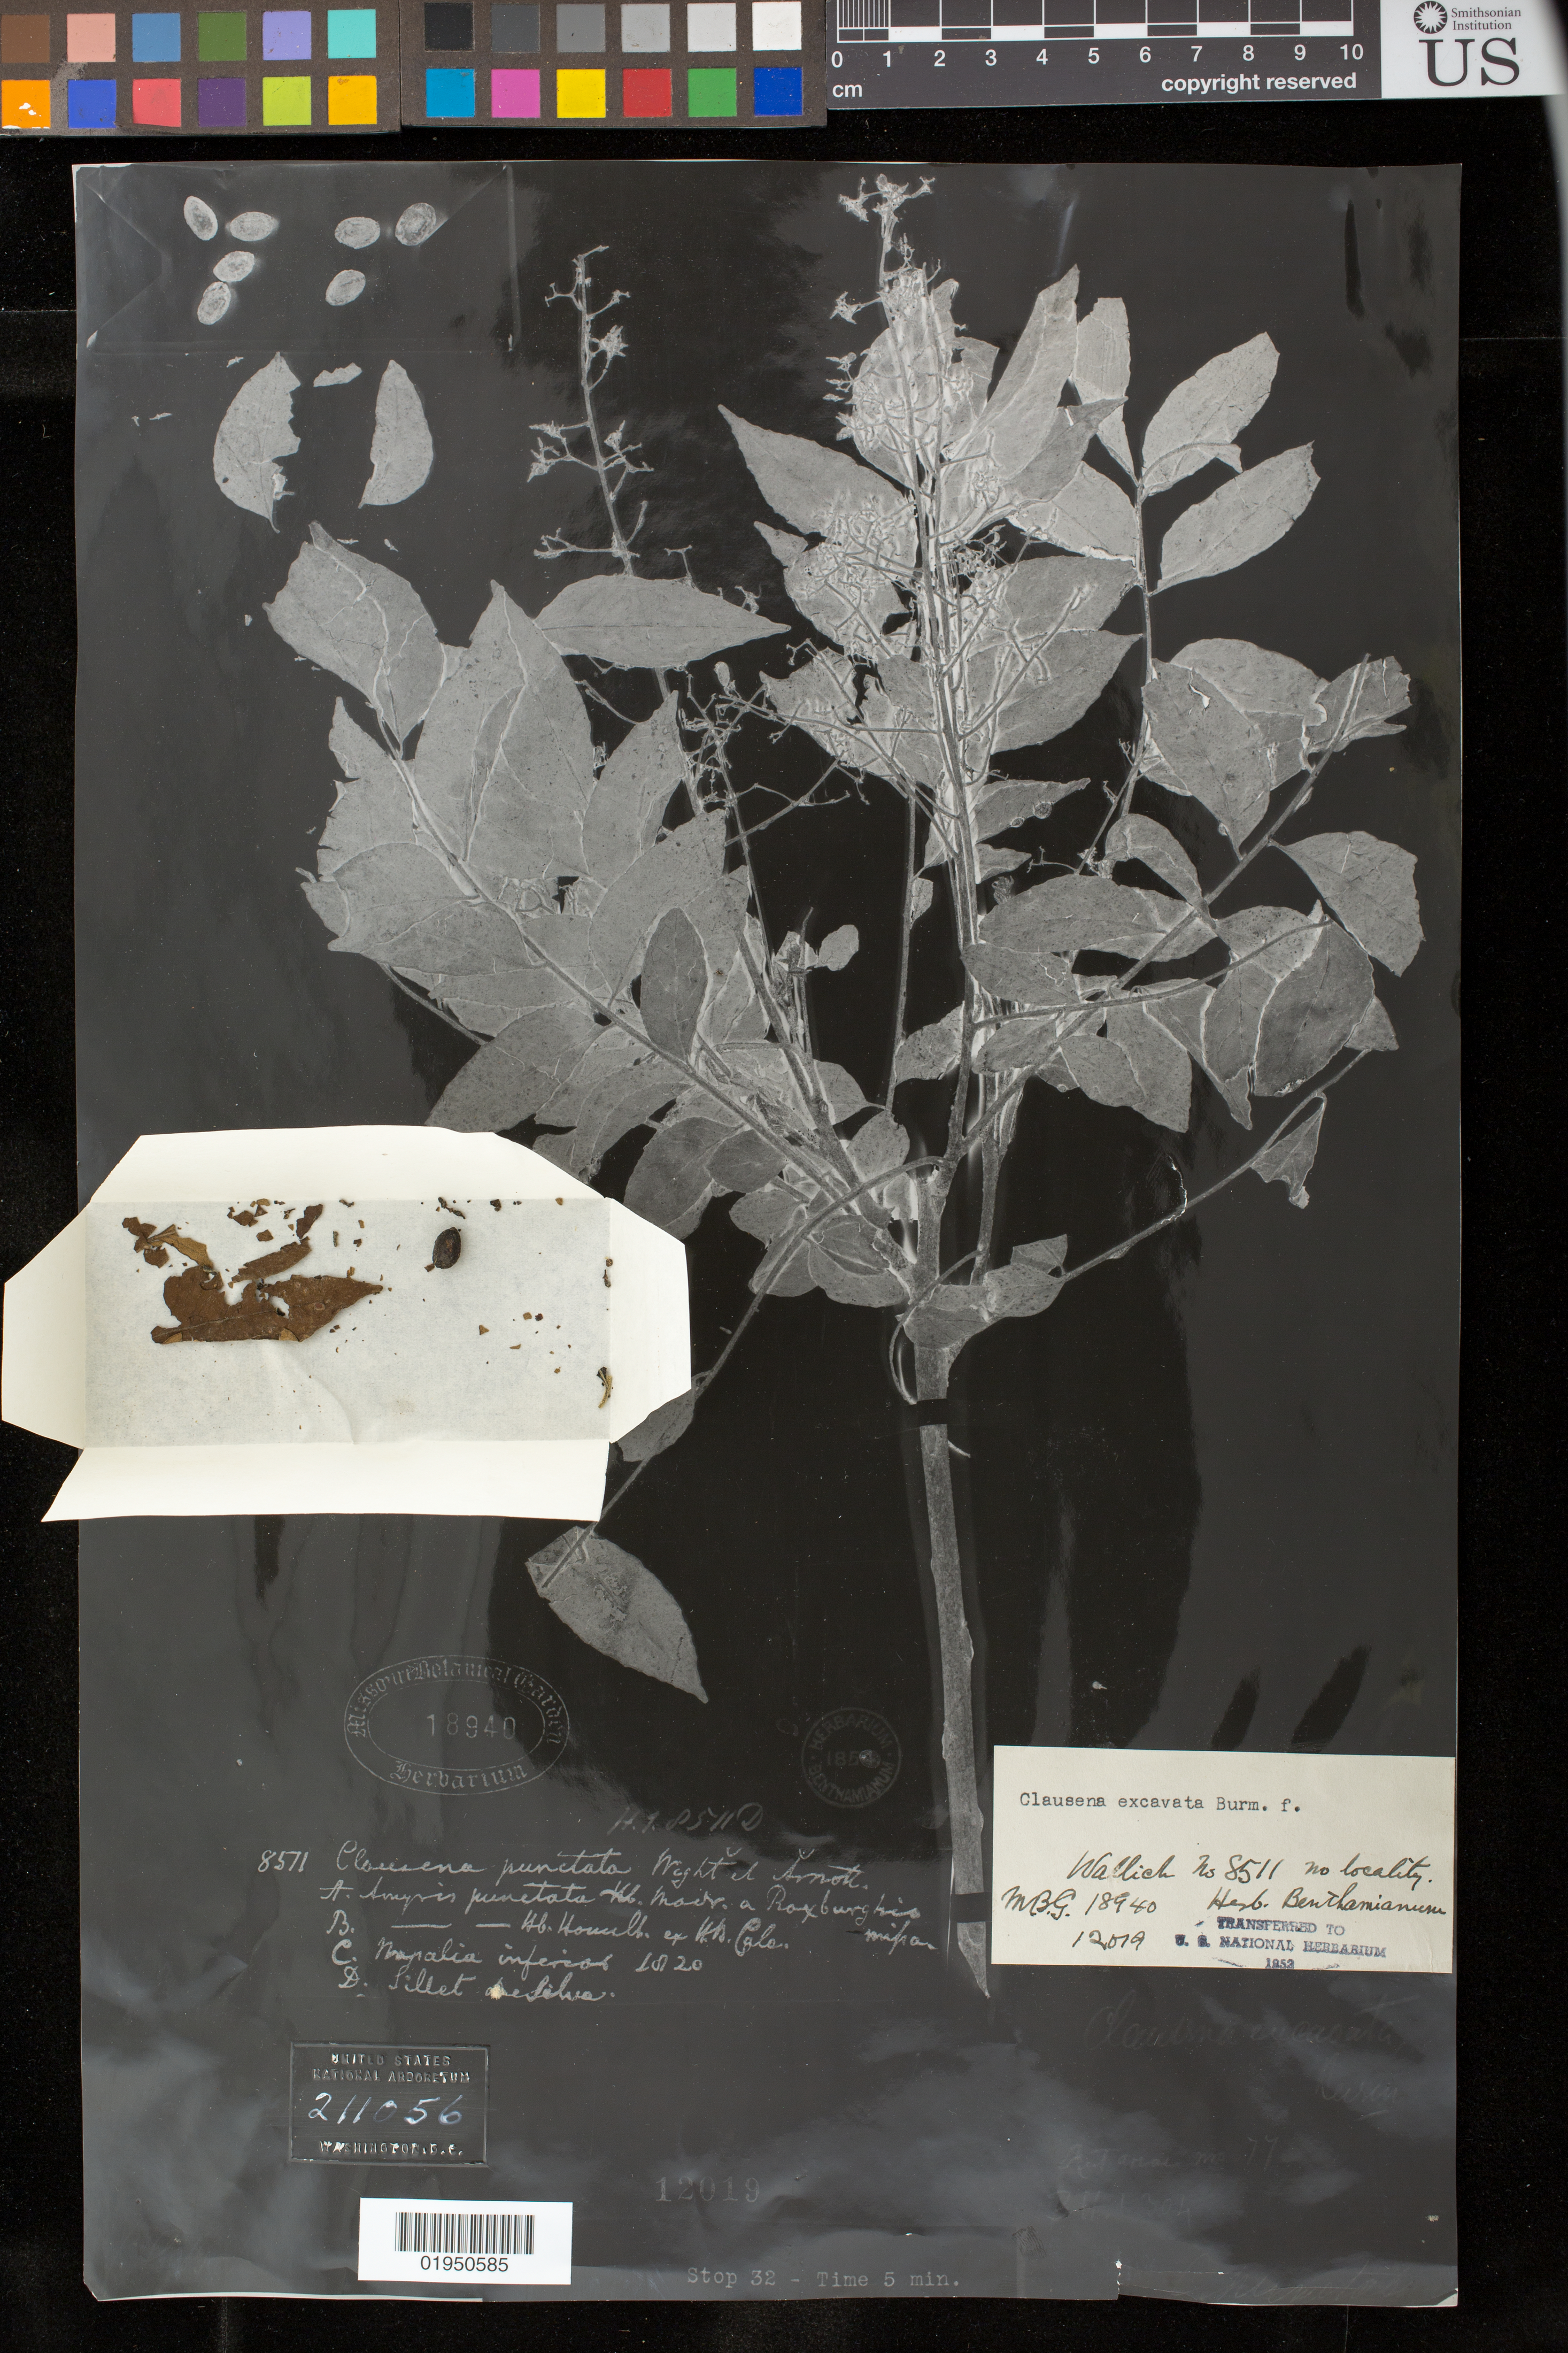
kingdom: Plantae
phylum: Tracheophyta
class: Magnoliopsida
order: Sapindales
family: Rutaceae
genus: Clausena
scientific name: Clausena excavata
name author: Burm. f.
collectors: -- Wallich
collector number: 8511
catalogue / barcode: US 211056